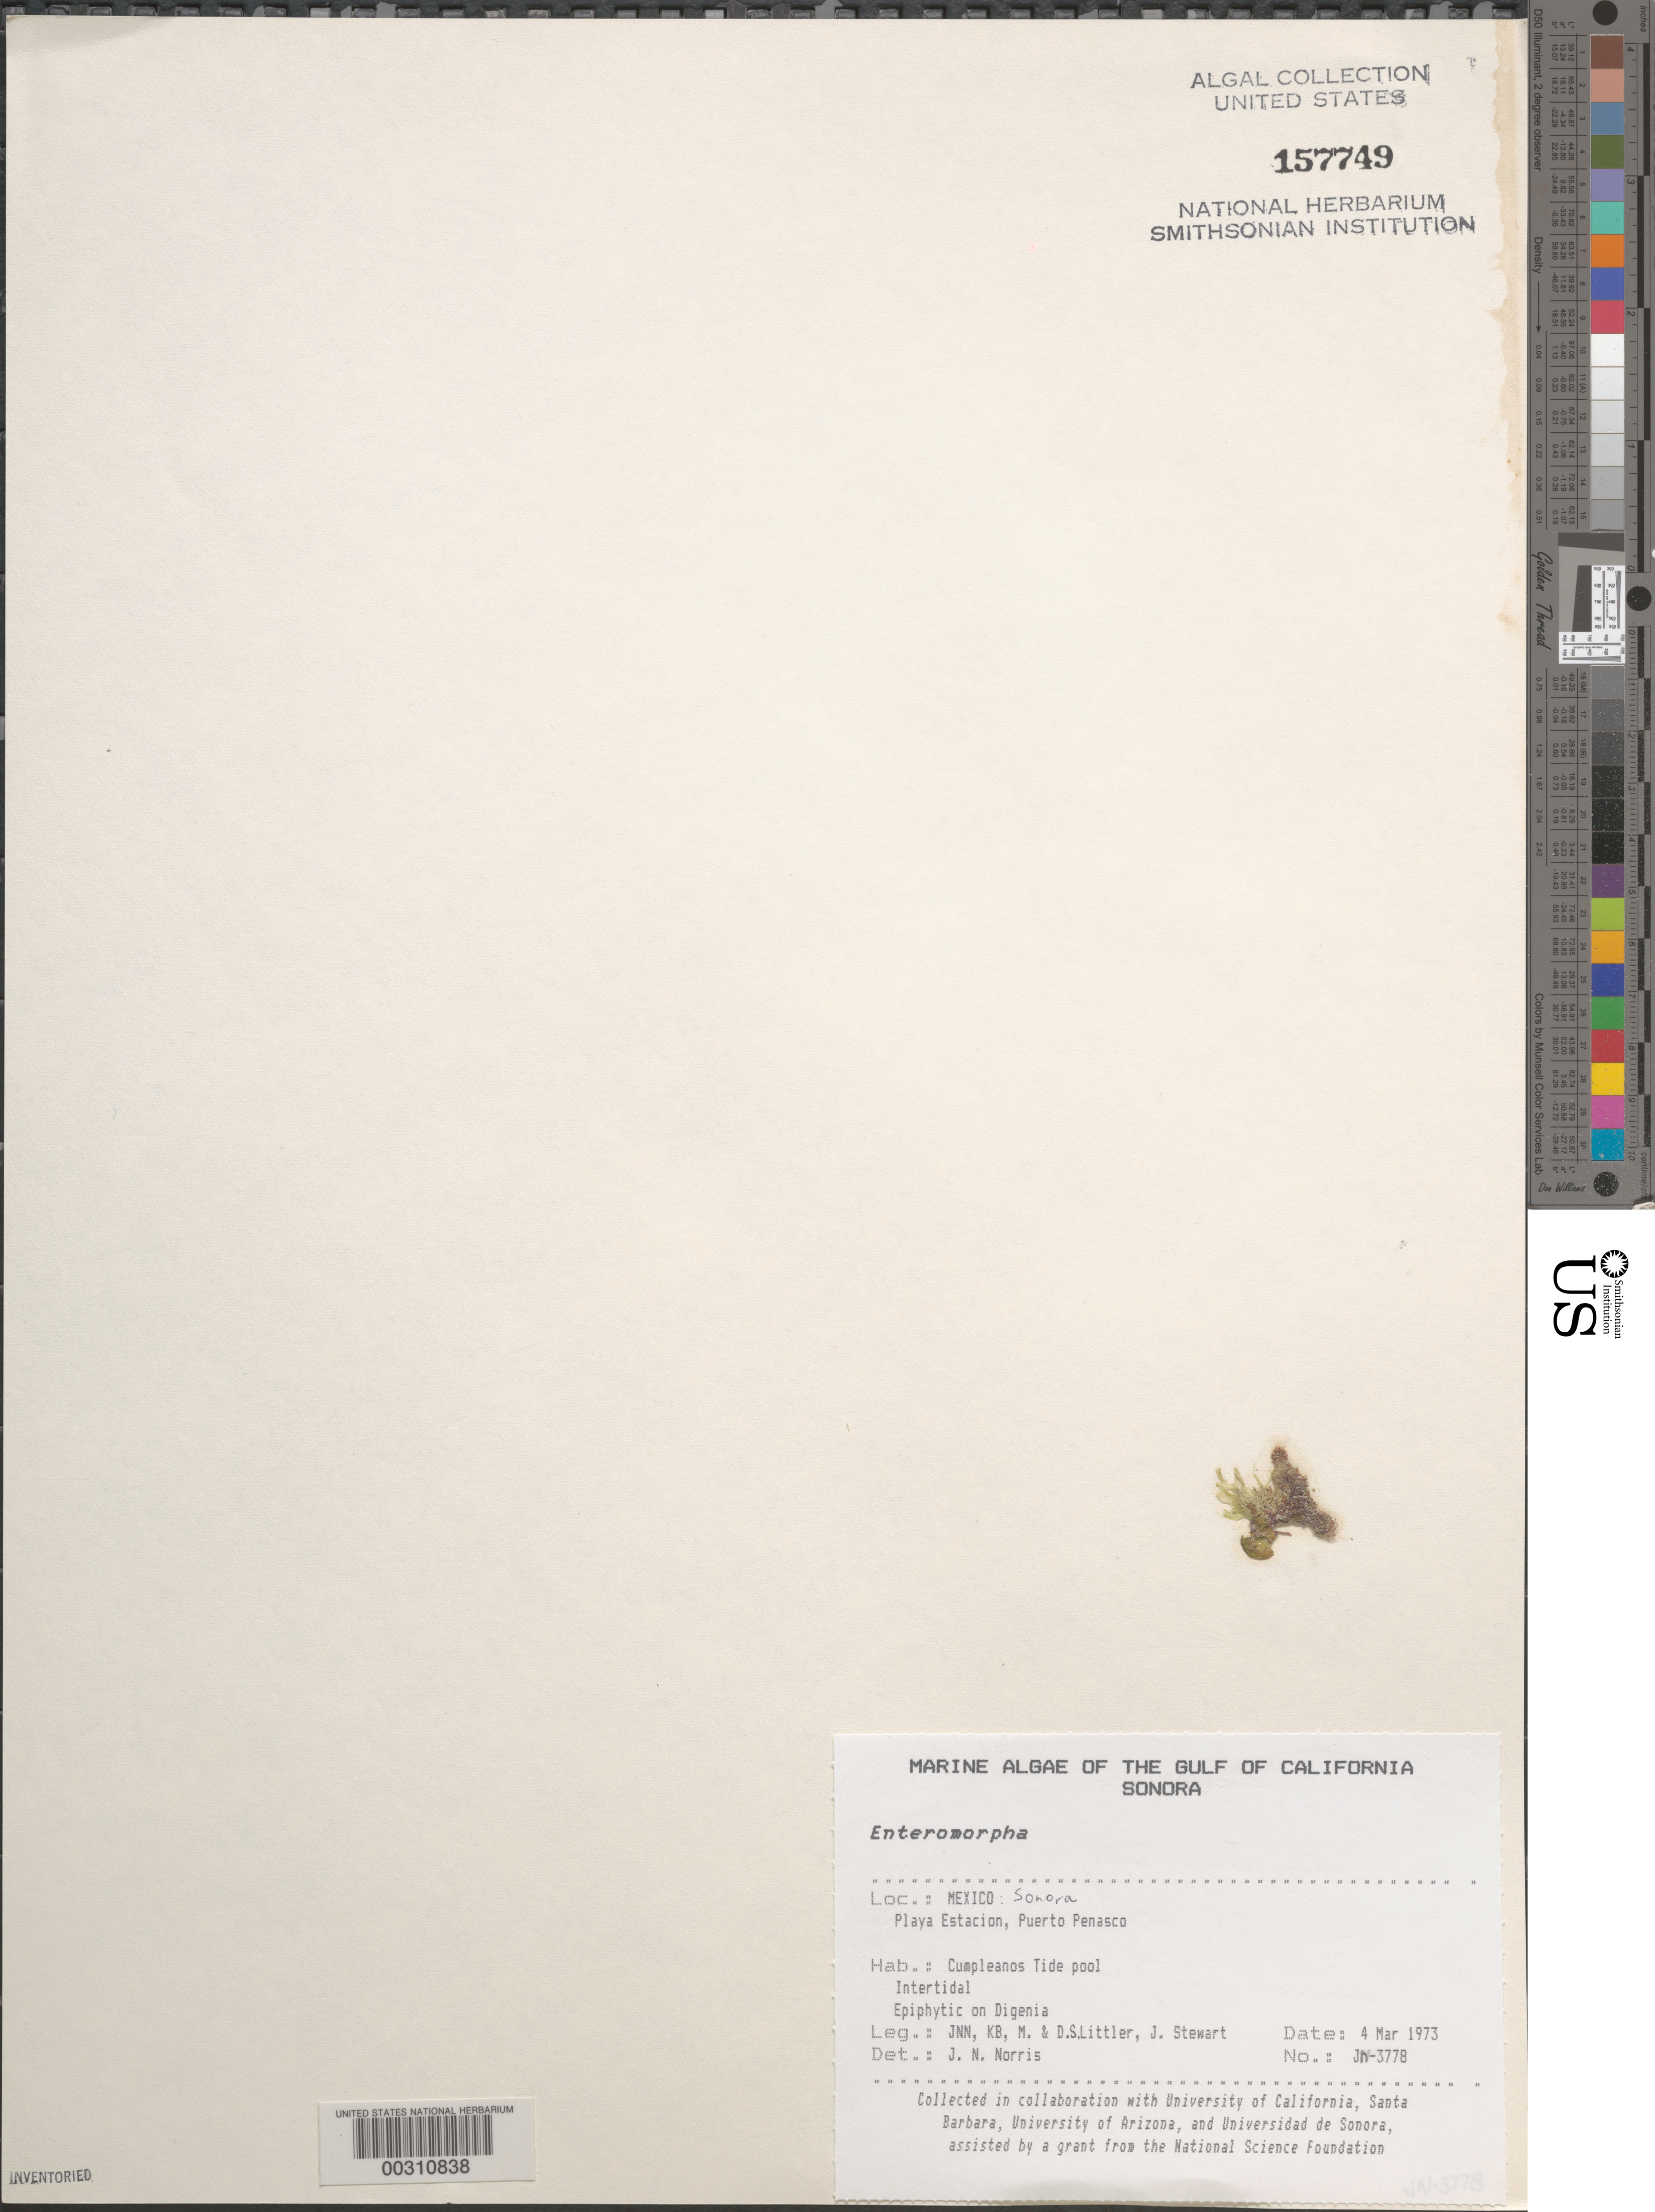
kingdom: Plantae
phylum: Chlorophyta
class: Ulvophyceae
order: Ulvales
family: Ulvaceae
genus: Ulva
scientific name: Ulva sp.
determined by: Algae name updating Project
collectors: J. N. Norris, K. E. Bucher, D. S. Littler & J. Stewart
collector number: JN-3778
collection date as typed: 04 Mar 1973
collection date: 1973-03-04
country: Mexico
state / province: Sonora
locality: Playa Estacion, Puerto Penasco, Cumpleanos tide pool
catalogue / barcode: US 157749